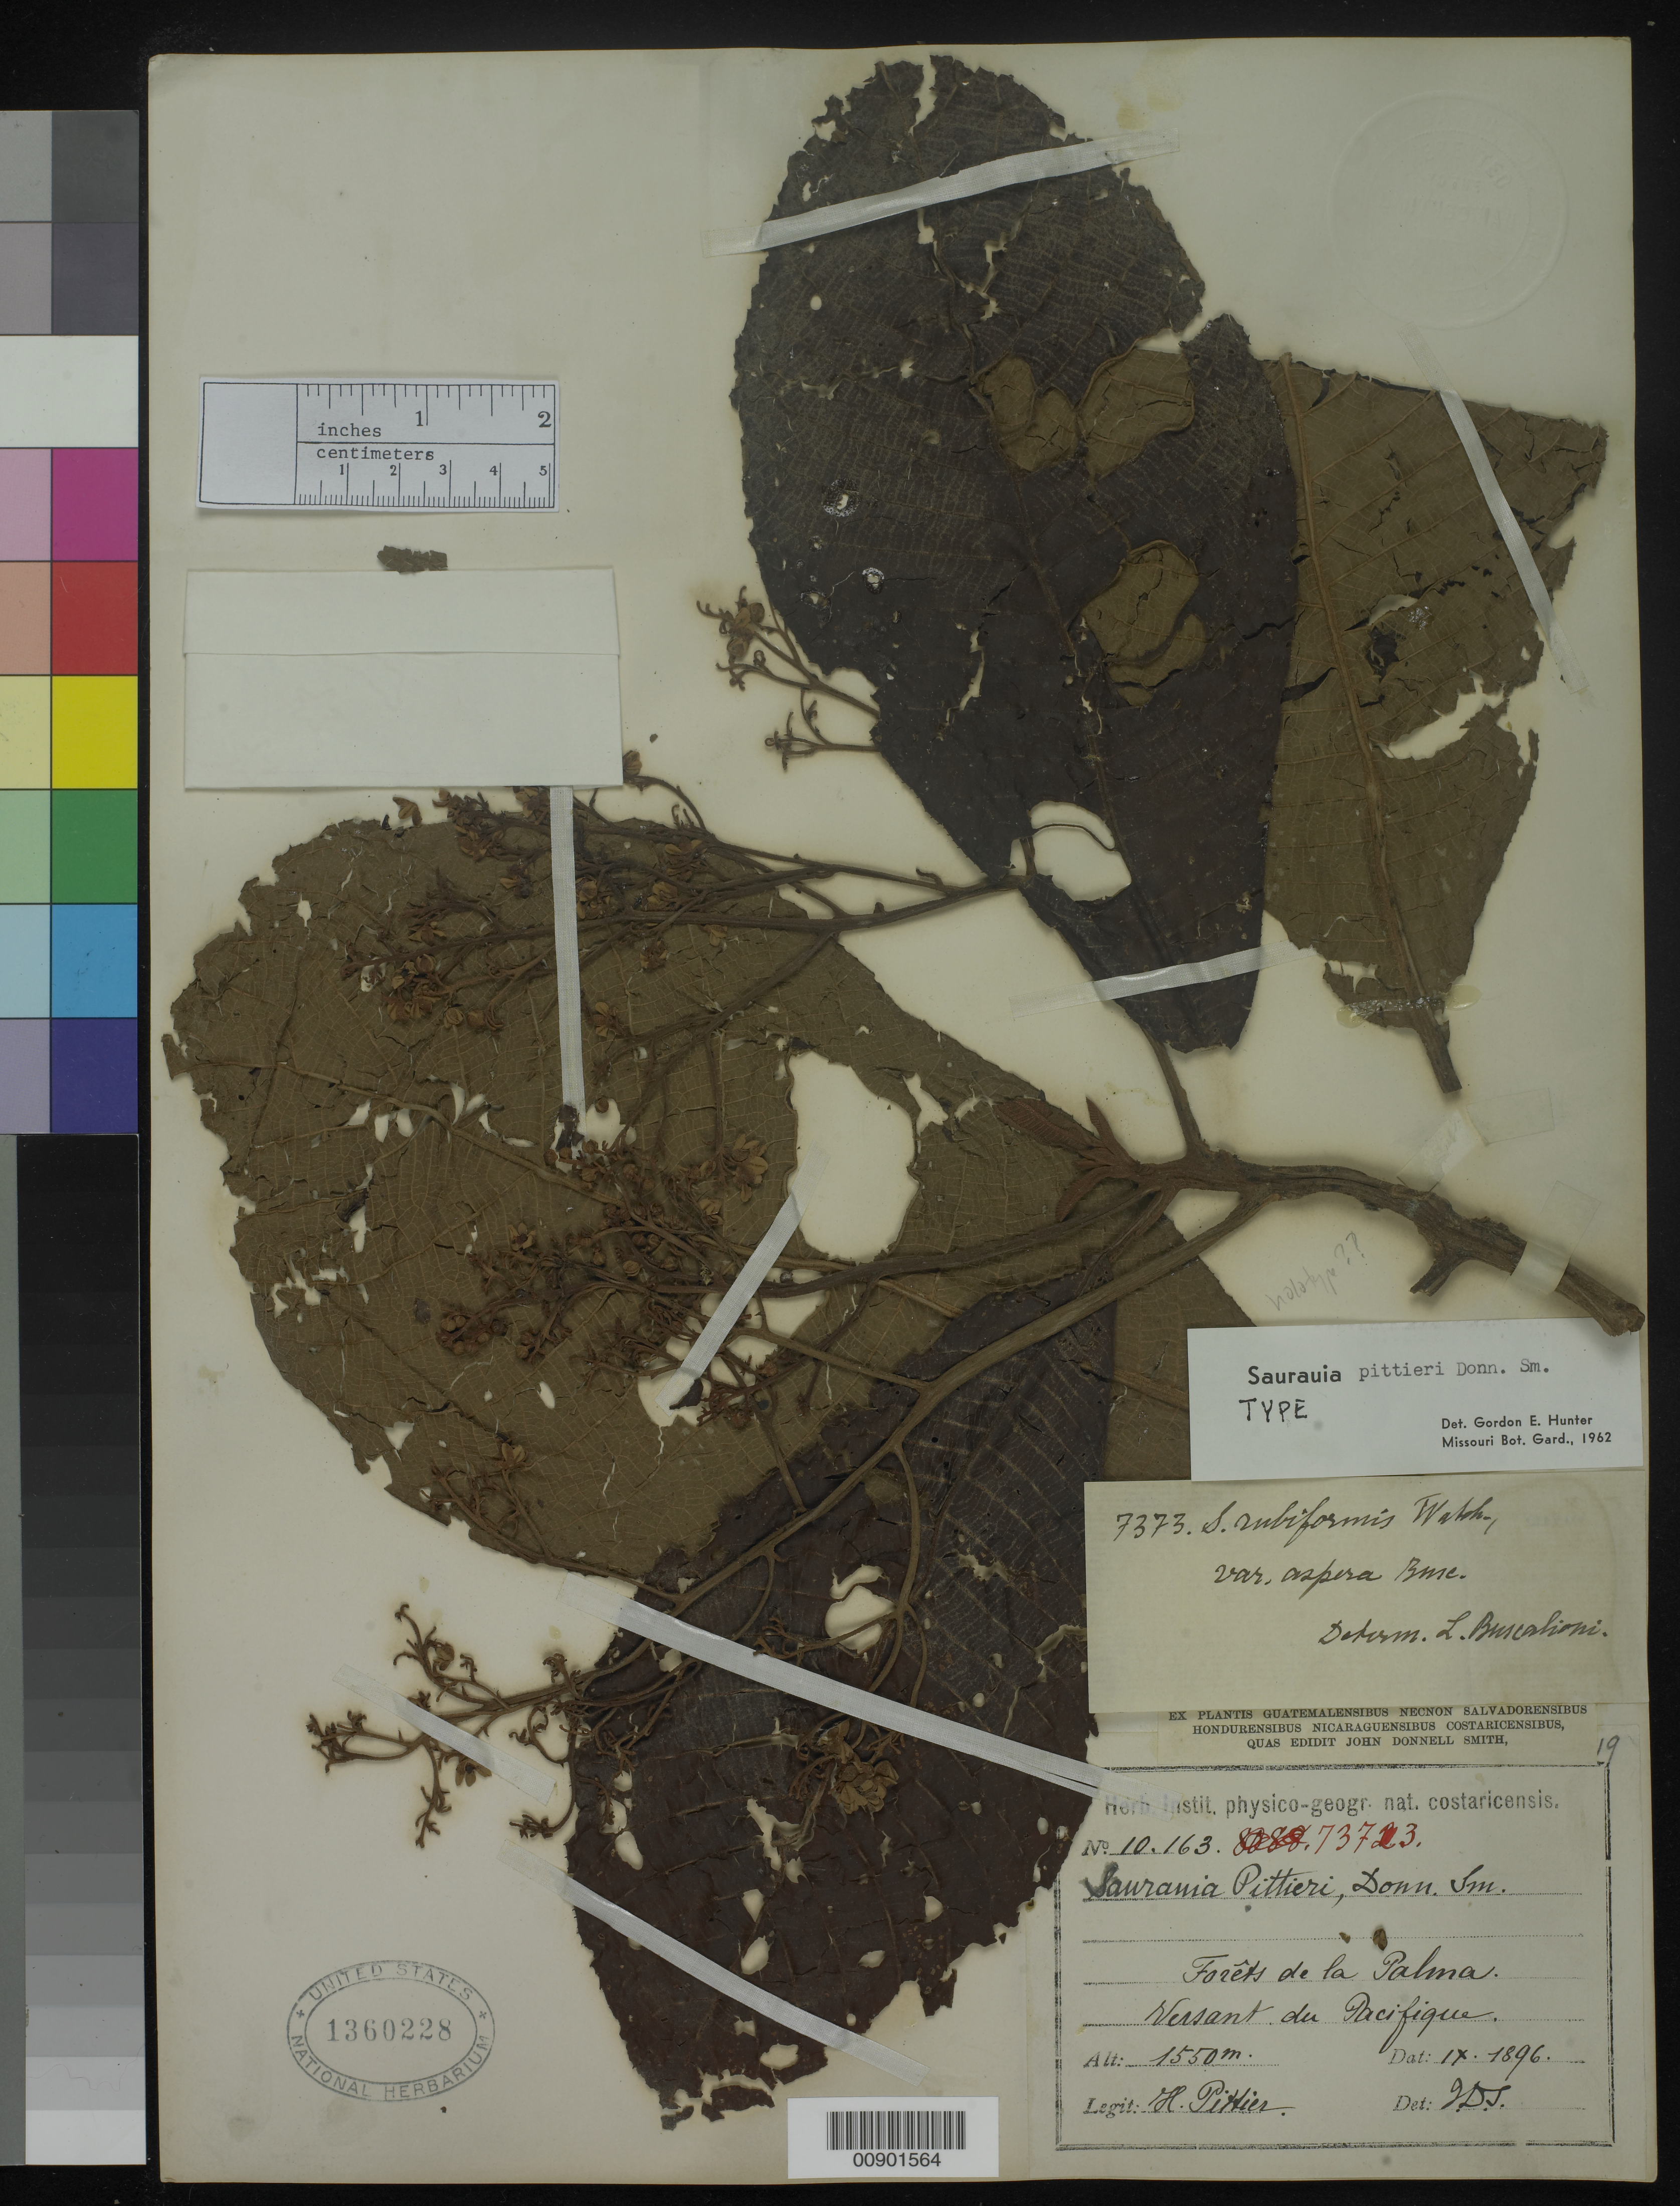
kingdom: Plantae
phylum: Tracheophyta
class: Magnoliopsida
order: Ericales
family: Actinidiaceae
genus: Saurauia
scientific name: Saurauia pittieri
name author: Donn. Sm.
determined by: Hunter, G. E.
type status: Possible Holotype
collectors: H. F. Pittier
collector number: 10163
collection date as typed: Sep 1896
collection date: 1896-09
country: Costa Rica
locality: La Palma, Pacific slope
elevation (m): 1463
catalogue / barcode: US 1360228